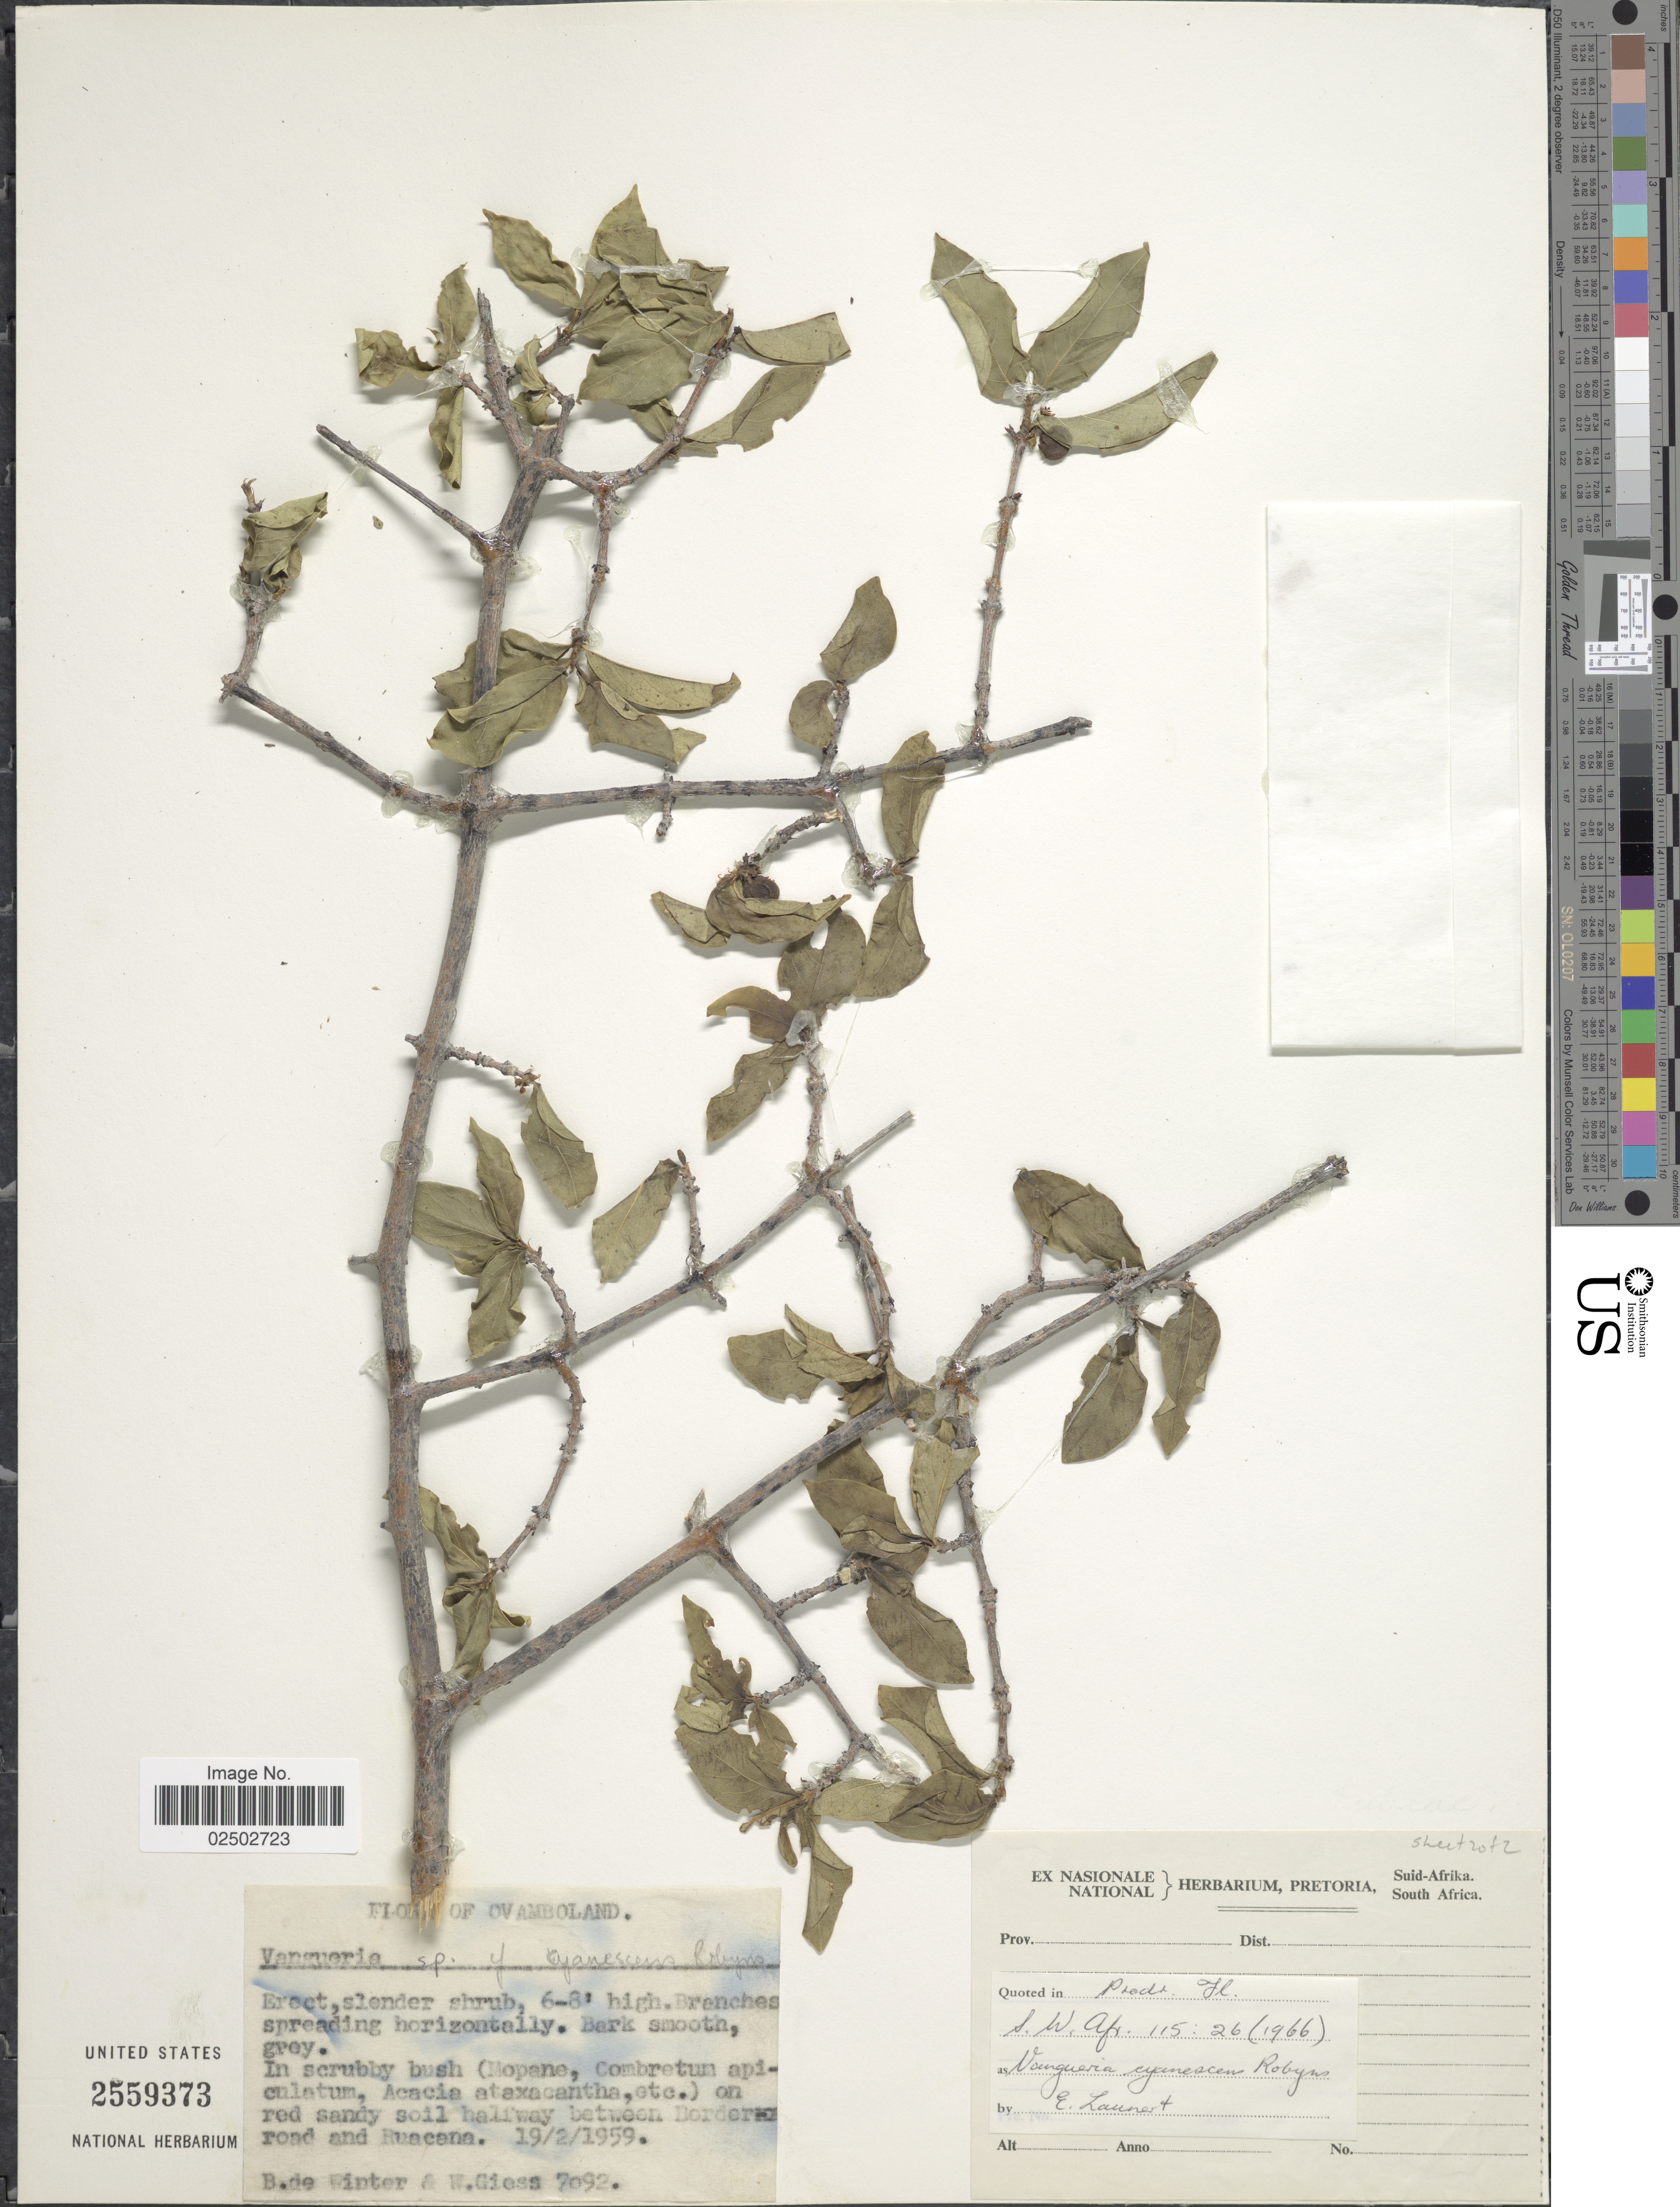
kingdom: Plantae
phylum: Tracheophyta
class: Magnoliopsida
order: Gentianales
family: Rubiaceae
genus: Vangueria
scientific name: Vangueria cyanescens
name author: Robyns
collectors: B. de Winter & W. Giess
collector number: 7092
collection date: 1959-02-19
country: Namibia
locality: Ovamboland. Halfway betwern border road and Ruacana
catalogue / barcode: US 2559373